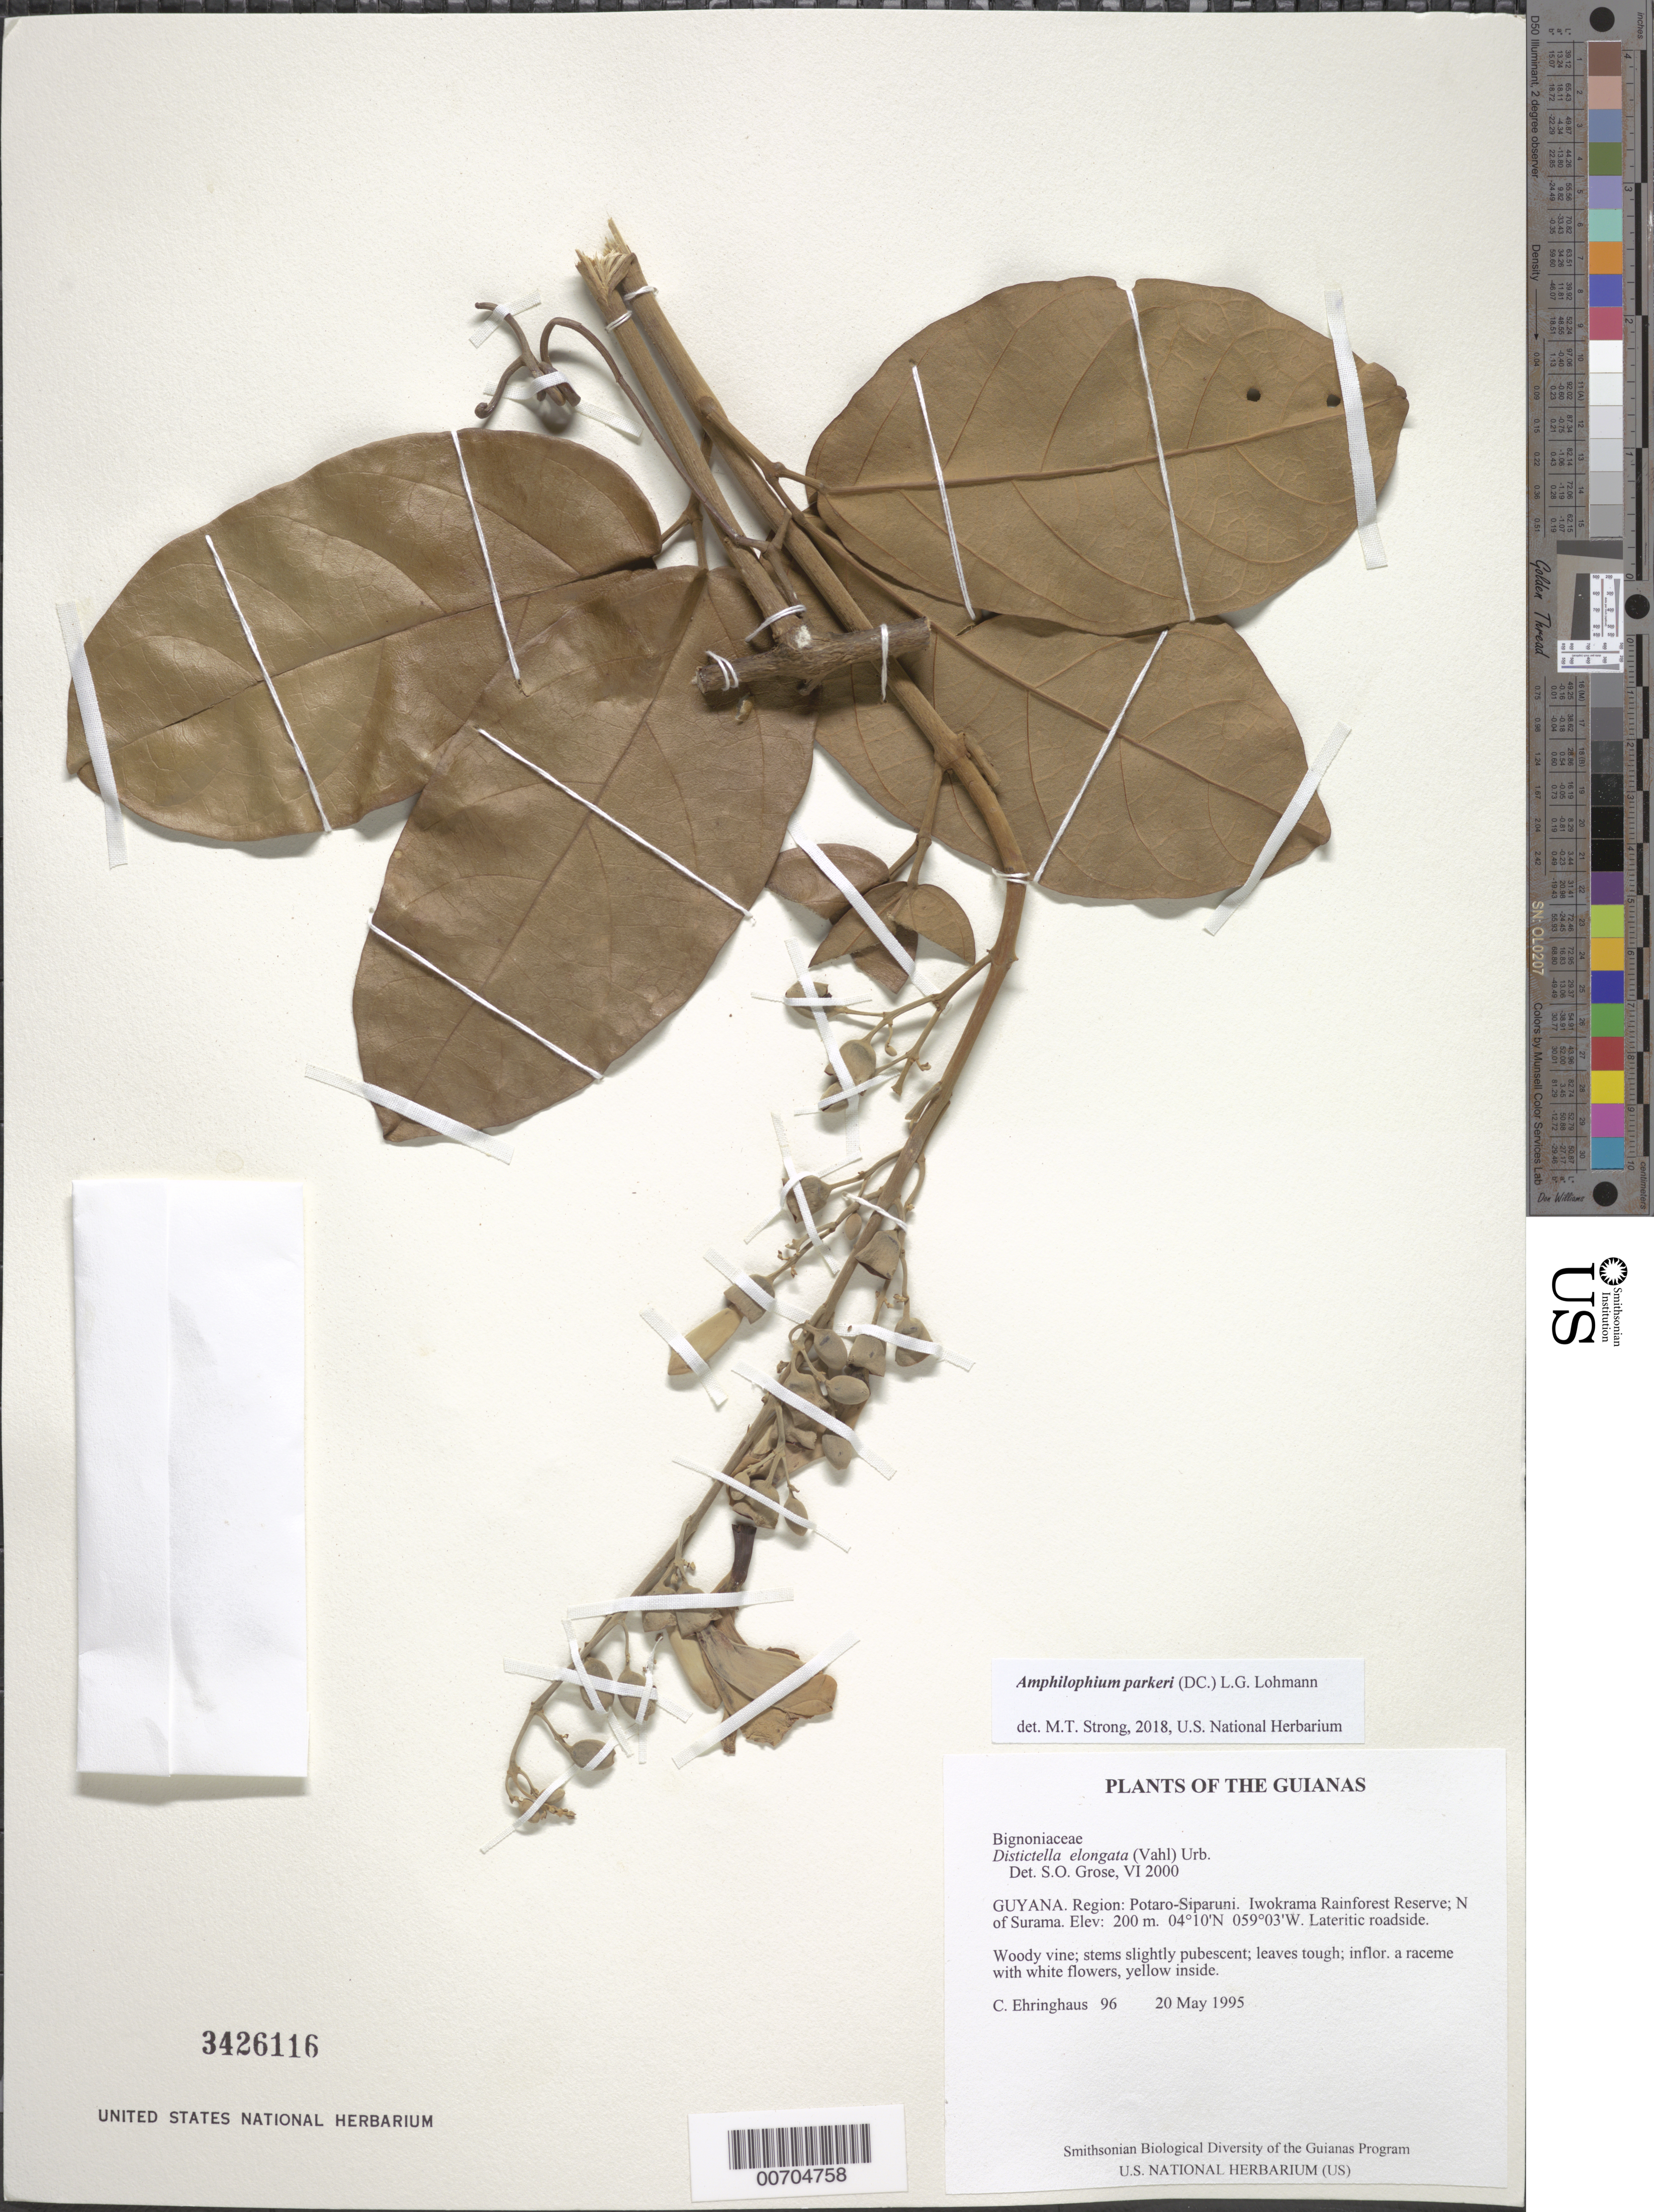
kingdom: Plantae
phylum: Tracheophyta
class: Magnoliopsida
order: Lamiales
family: Bignoniaceae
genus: Amphilophium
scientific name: Amphilophium parkeri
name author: (DC.) L.G. Lohmann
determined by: Strong, M. T., (US), Smithsonian Institution - National Museum of Natural History (UNITED STATES)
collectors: C. Ehringhaus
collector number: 96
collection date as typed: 20 May 1995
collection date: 1995-05-20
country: Guyana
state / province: Potaro-Siparuni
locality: Iwokrama Rainforest Reserve; N of Surama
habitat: Lateritic roadside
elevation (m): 200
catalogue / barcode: US 3426116